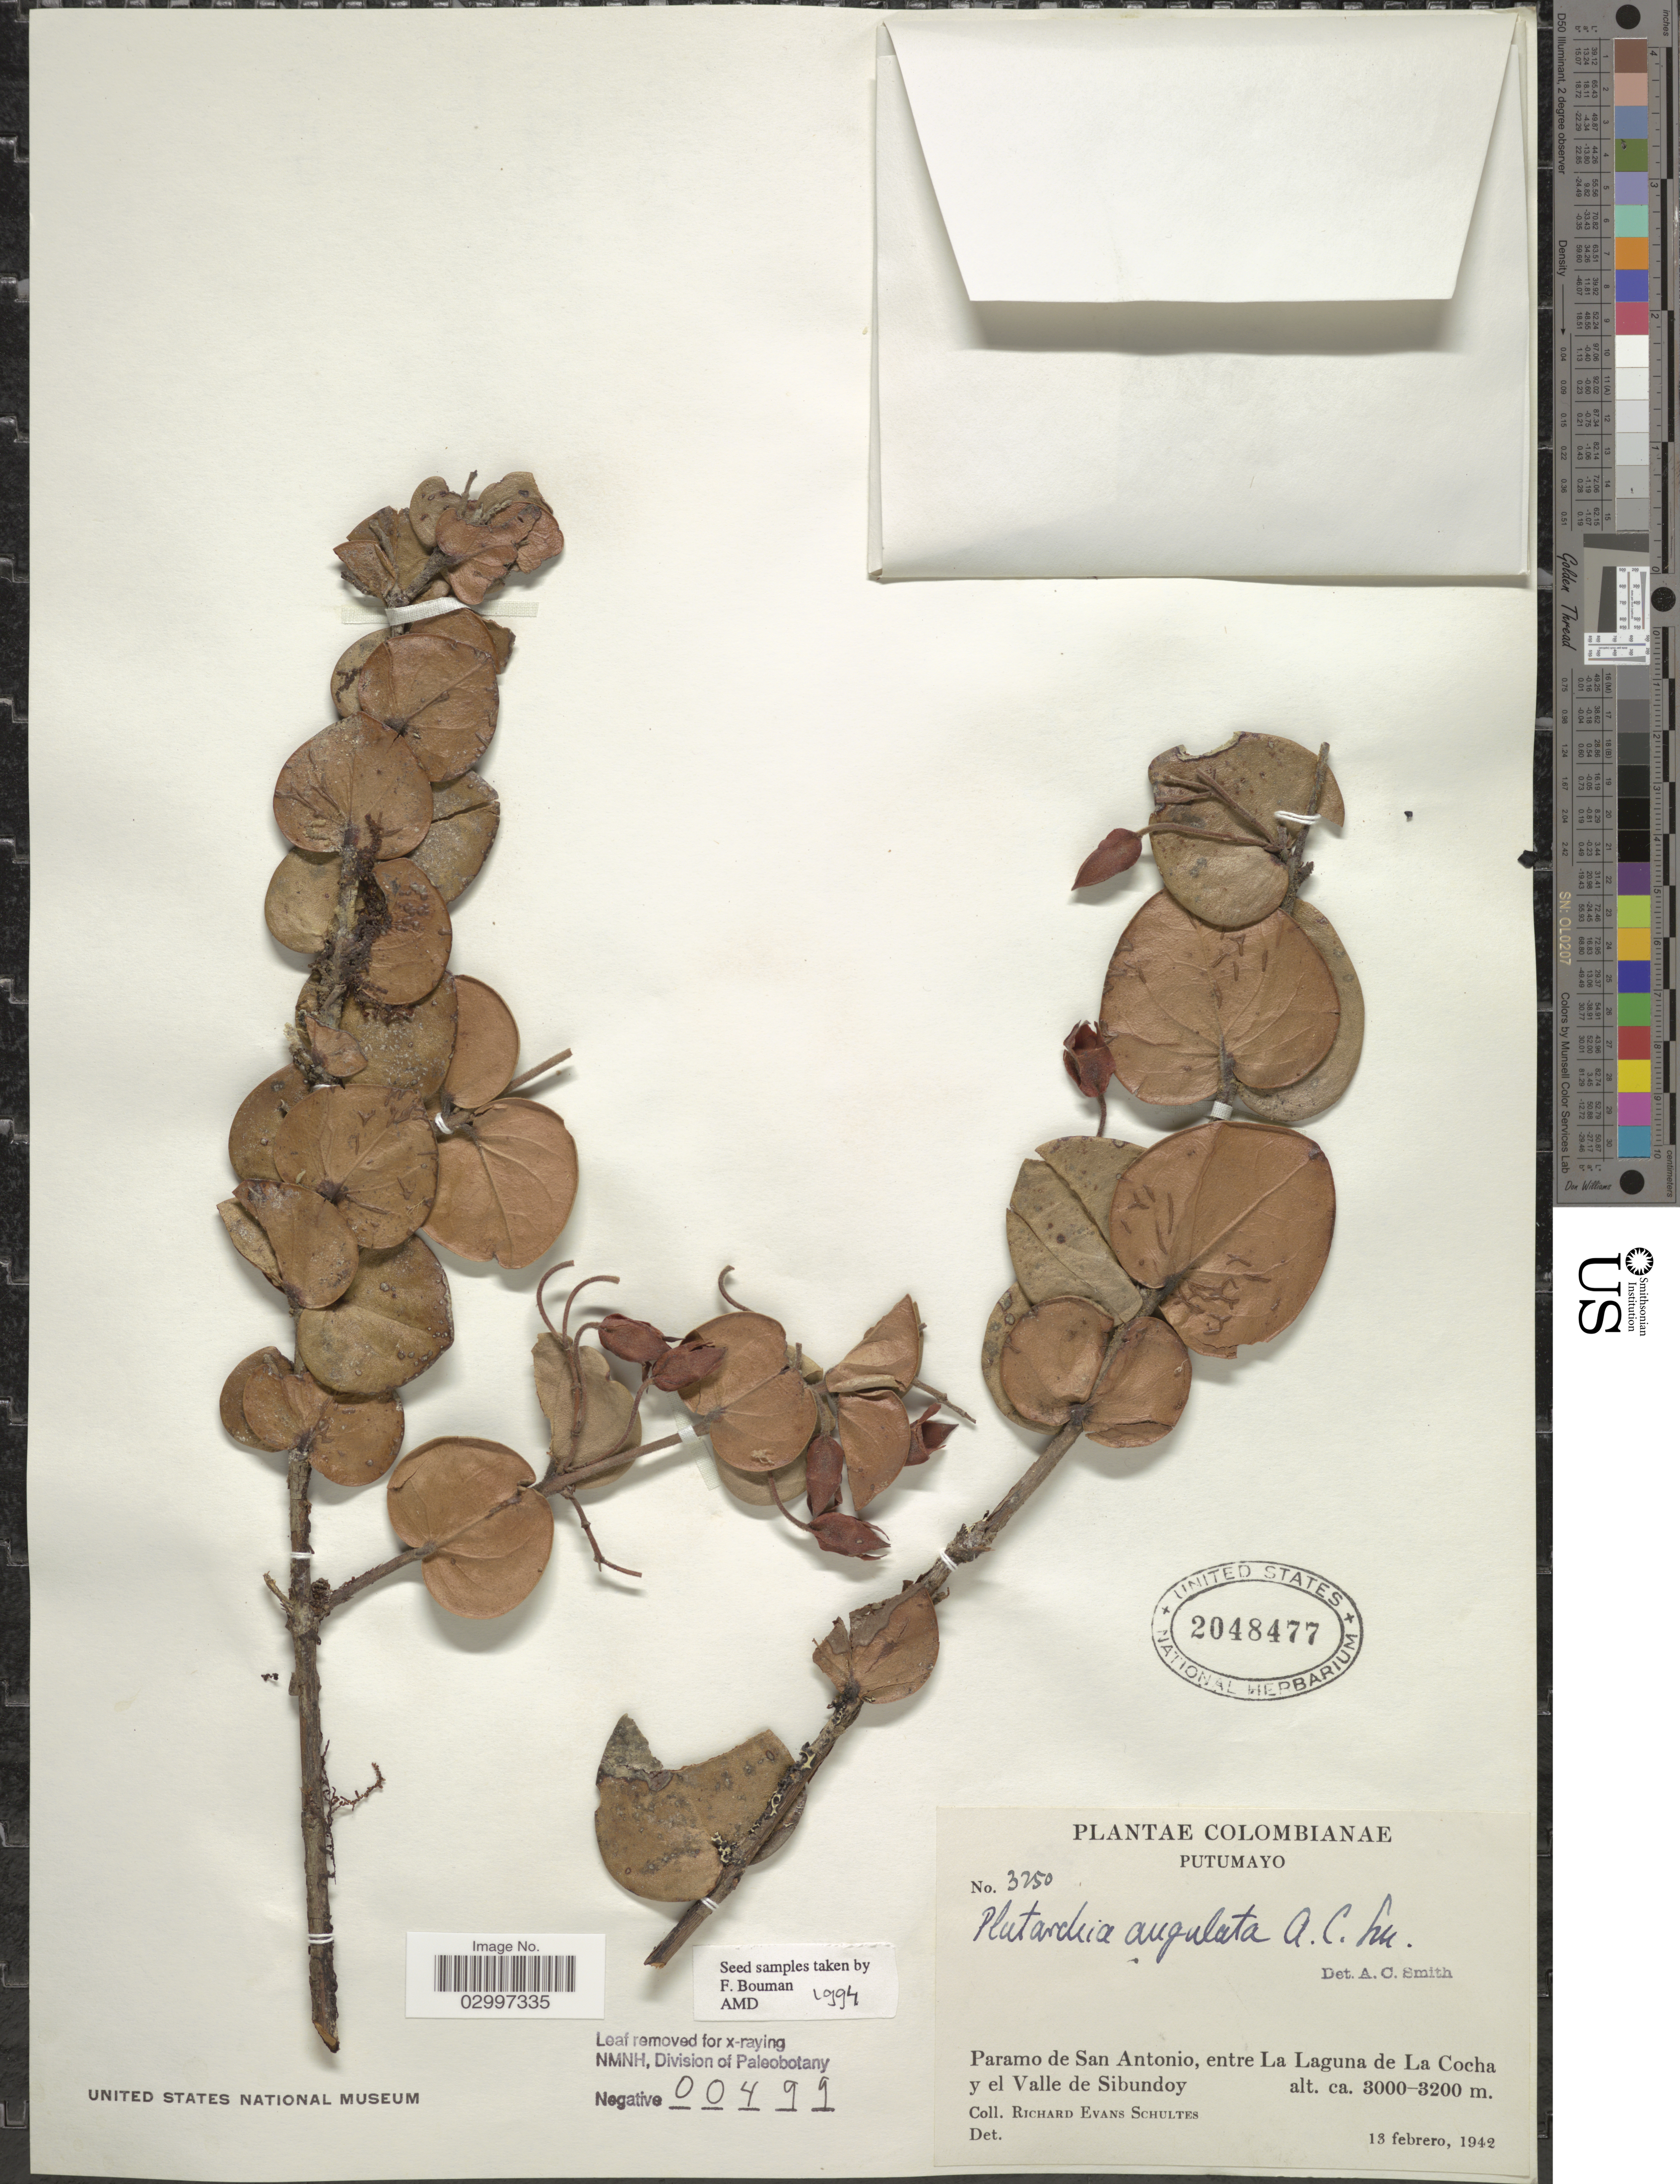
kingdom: Plantae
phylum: Tracheophyta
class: Magnoliopsida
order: Ericales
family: Ericaceae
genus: Plutarchia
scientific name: Plutarchia angulata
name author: A.C. Sm.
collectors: R. E. Schultes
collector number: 3250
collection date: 1942-02-13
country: Colombia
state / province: Putumayo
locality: Paramo de San Antonio, entre La Laguna de La Cocha y el Valle de Sibundoy.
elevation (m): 3000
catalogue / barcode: US 2048477